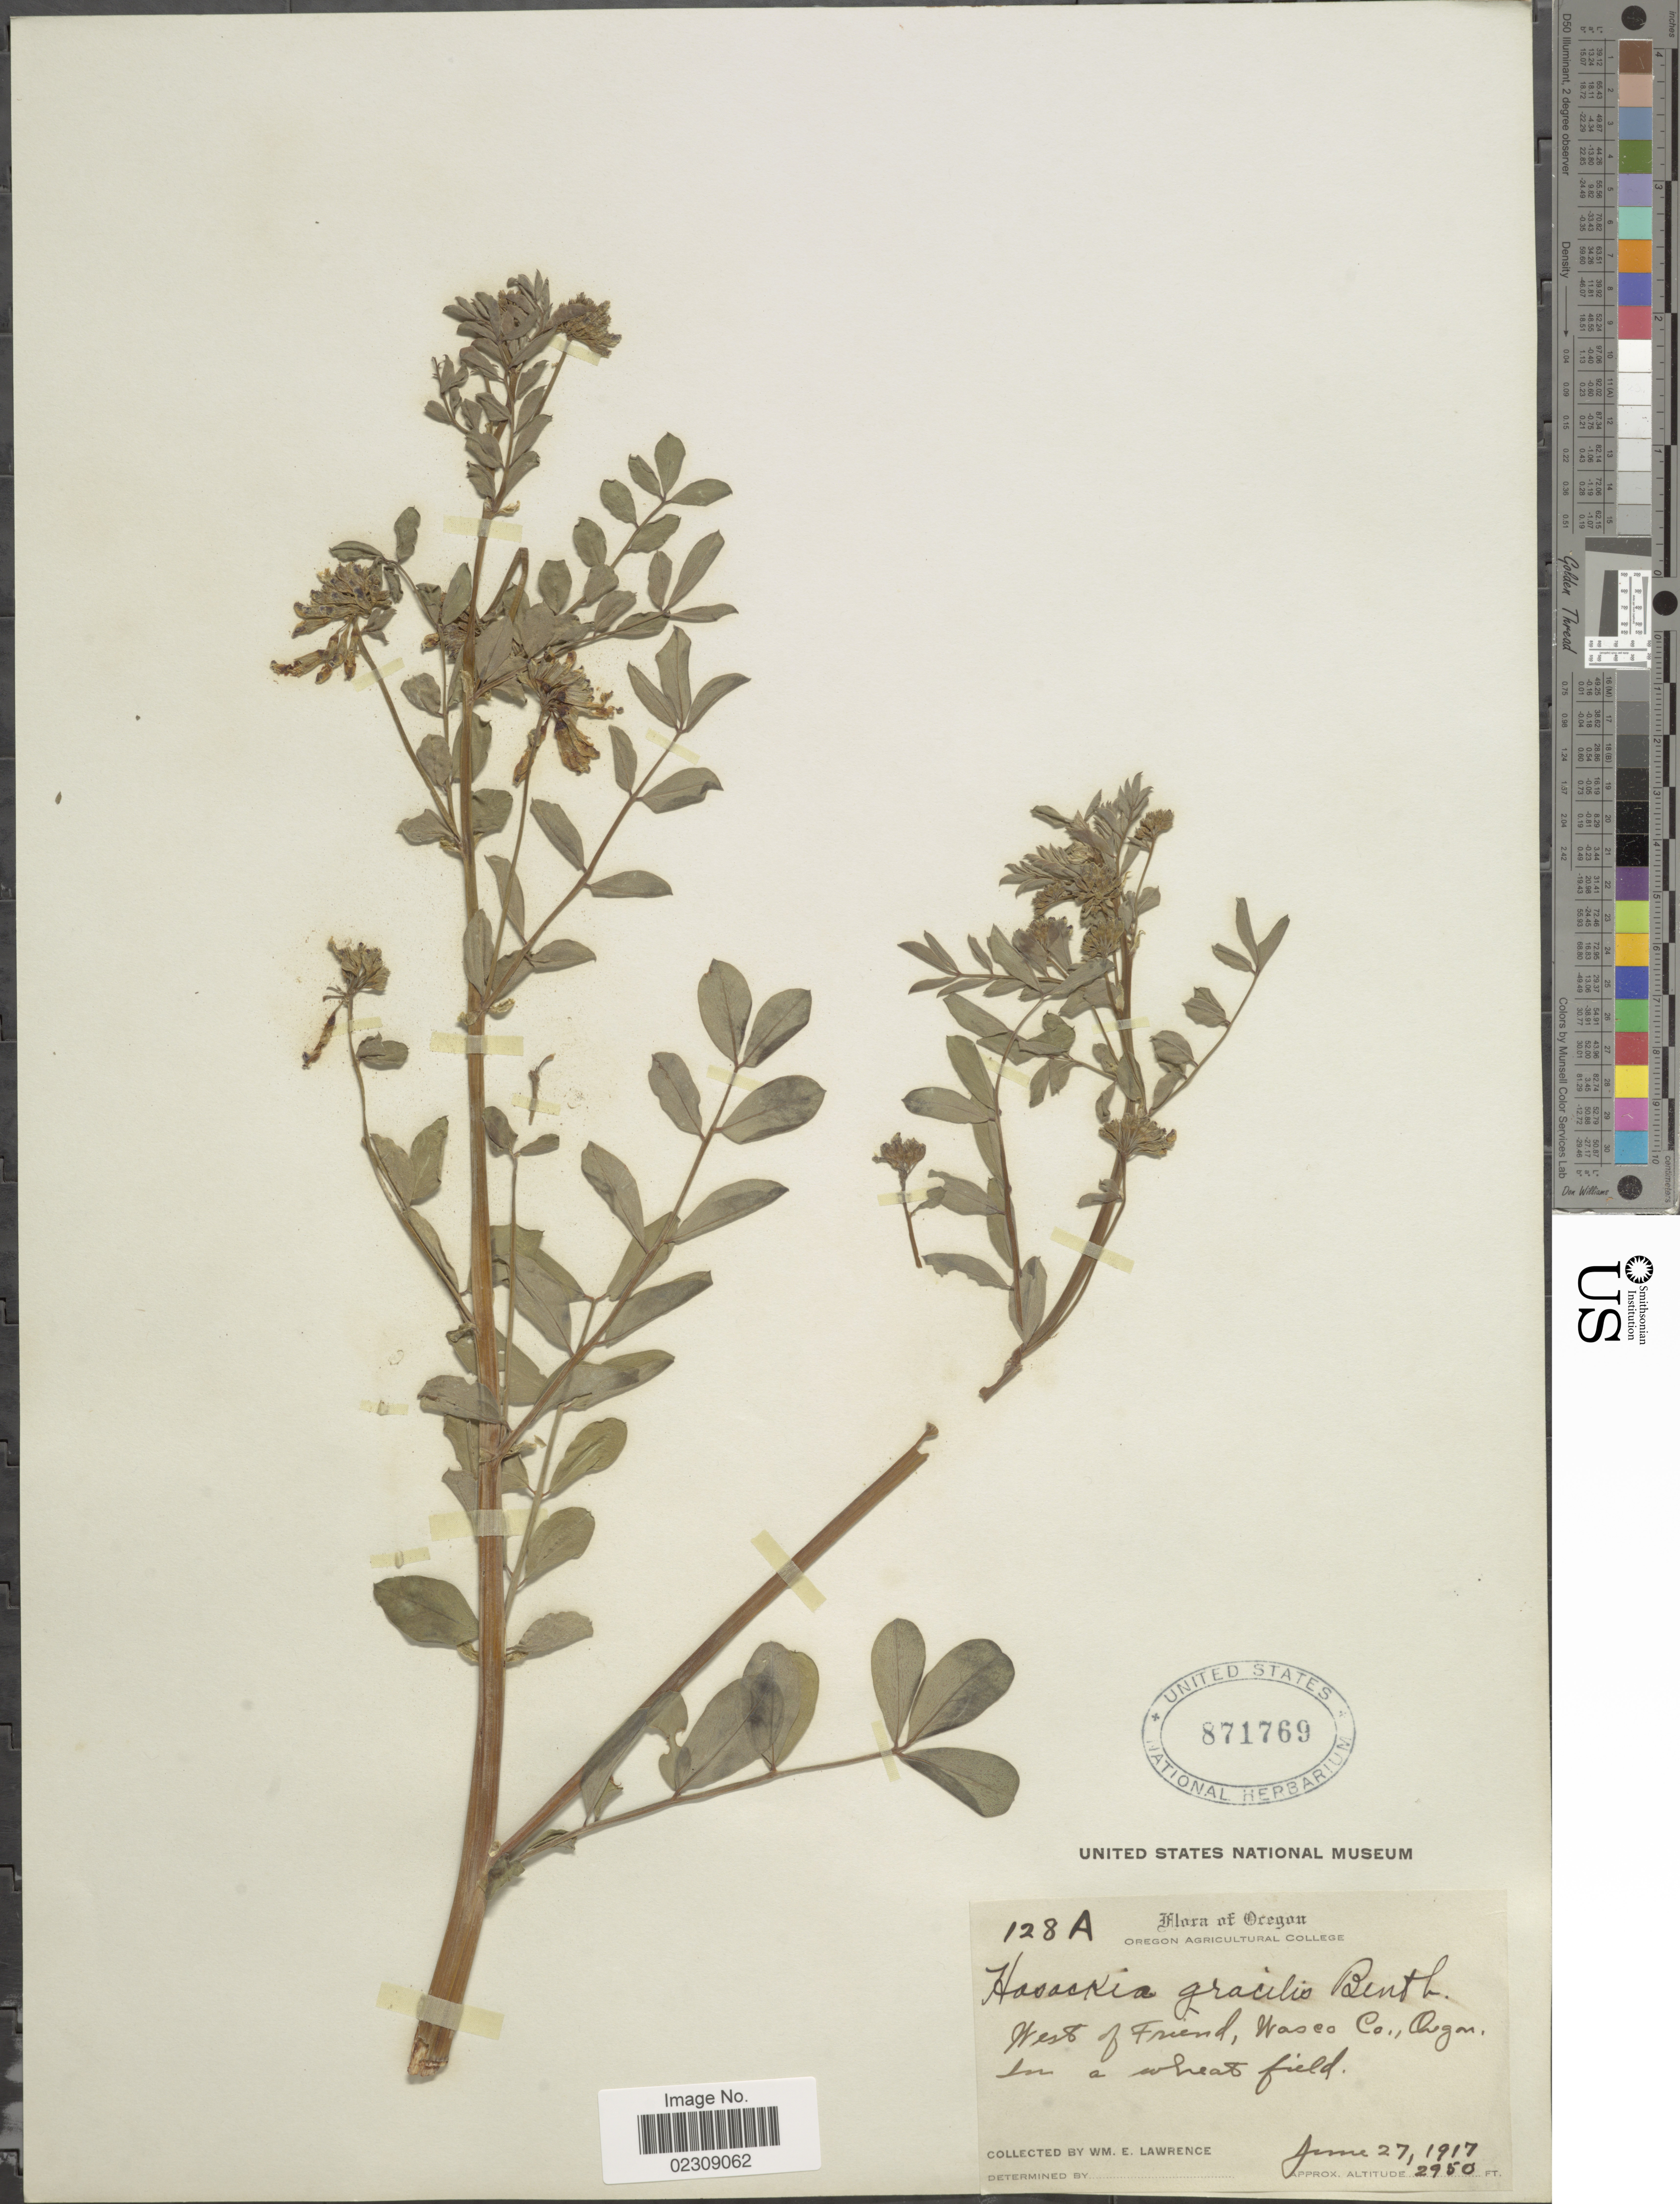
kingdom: Plantae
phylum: Tracheophyta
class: Magnoliopsida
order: Fabales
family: Fabaceae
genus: Hosackia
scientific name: Hosackia gracilis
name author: Benth.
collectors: W. Lawrence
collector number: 128A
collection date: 1917-06-27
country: United States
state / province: Oregon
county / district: Wasco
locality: West of Freind, Wasco Co.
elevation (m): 899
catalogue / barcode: US 871769